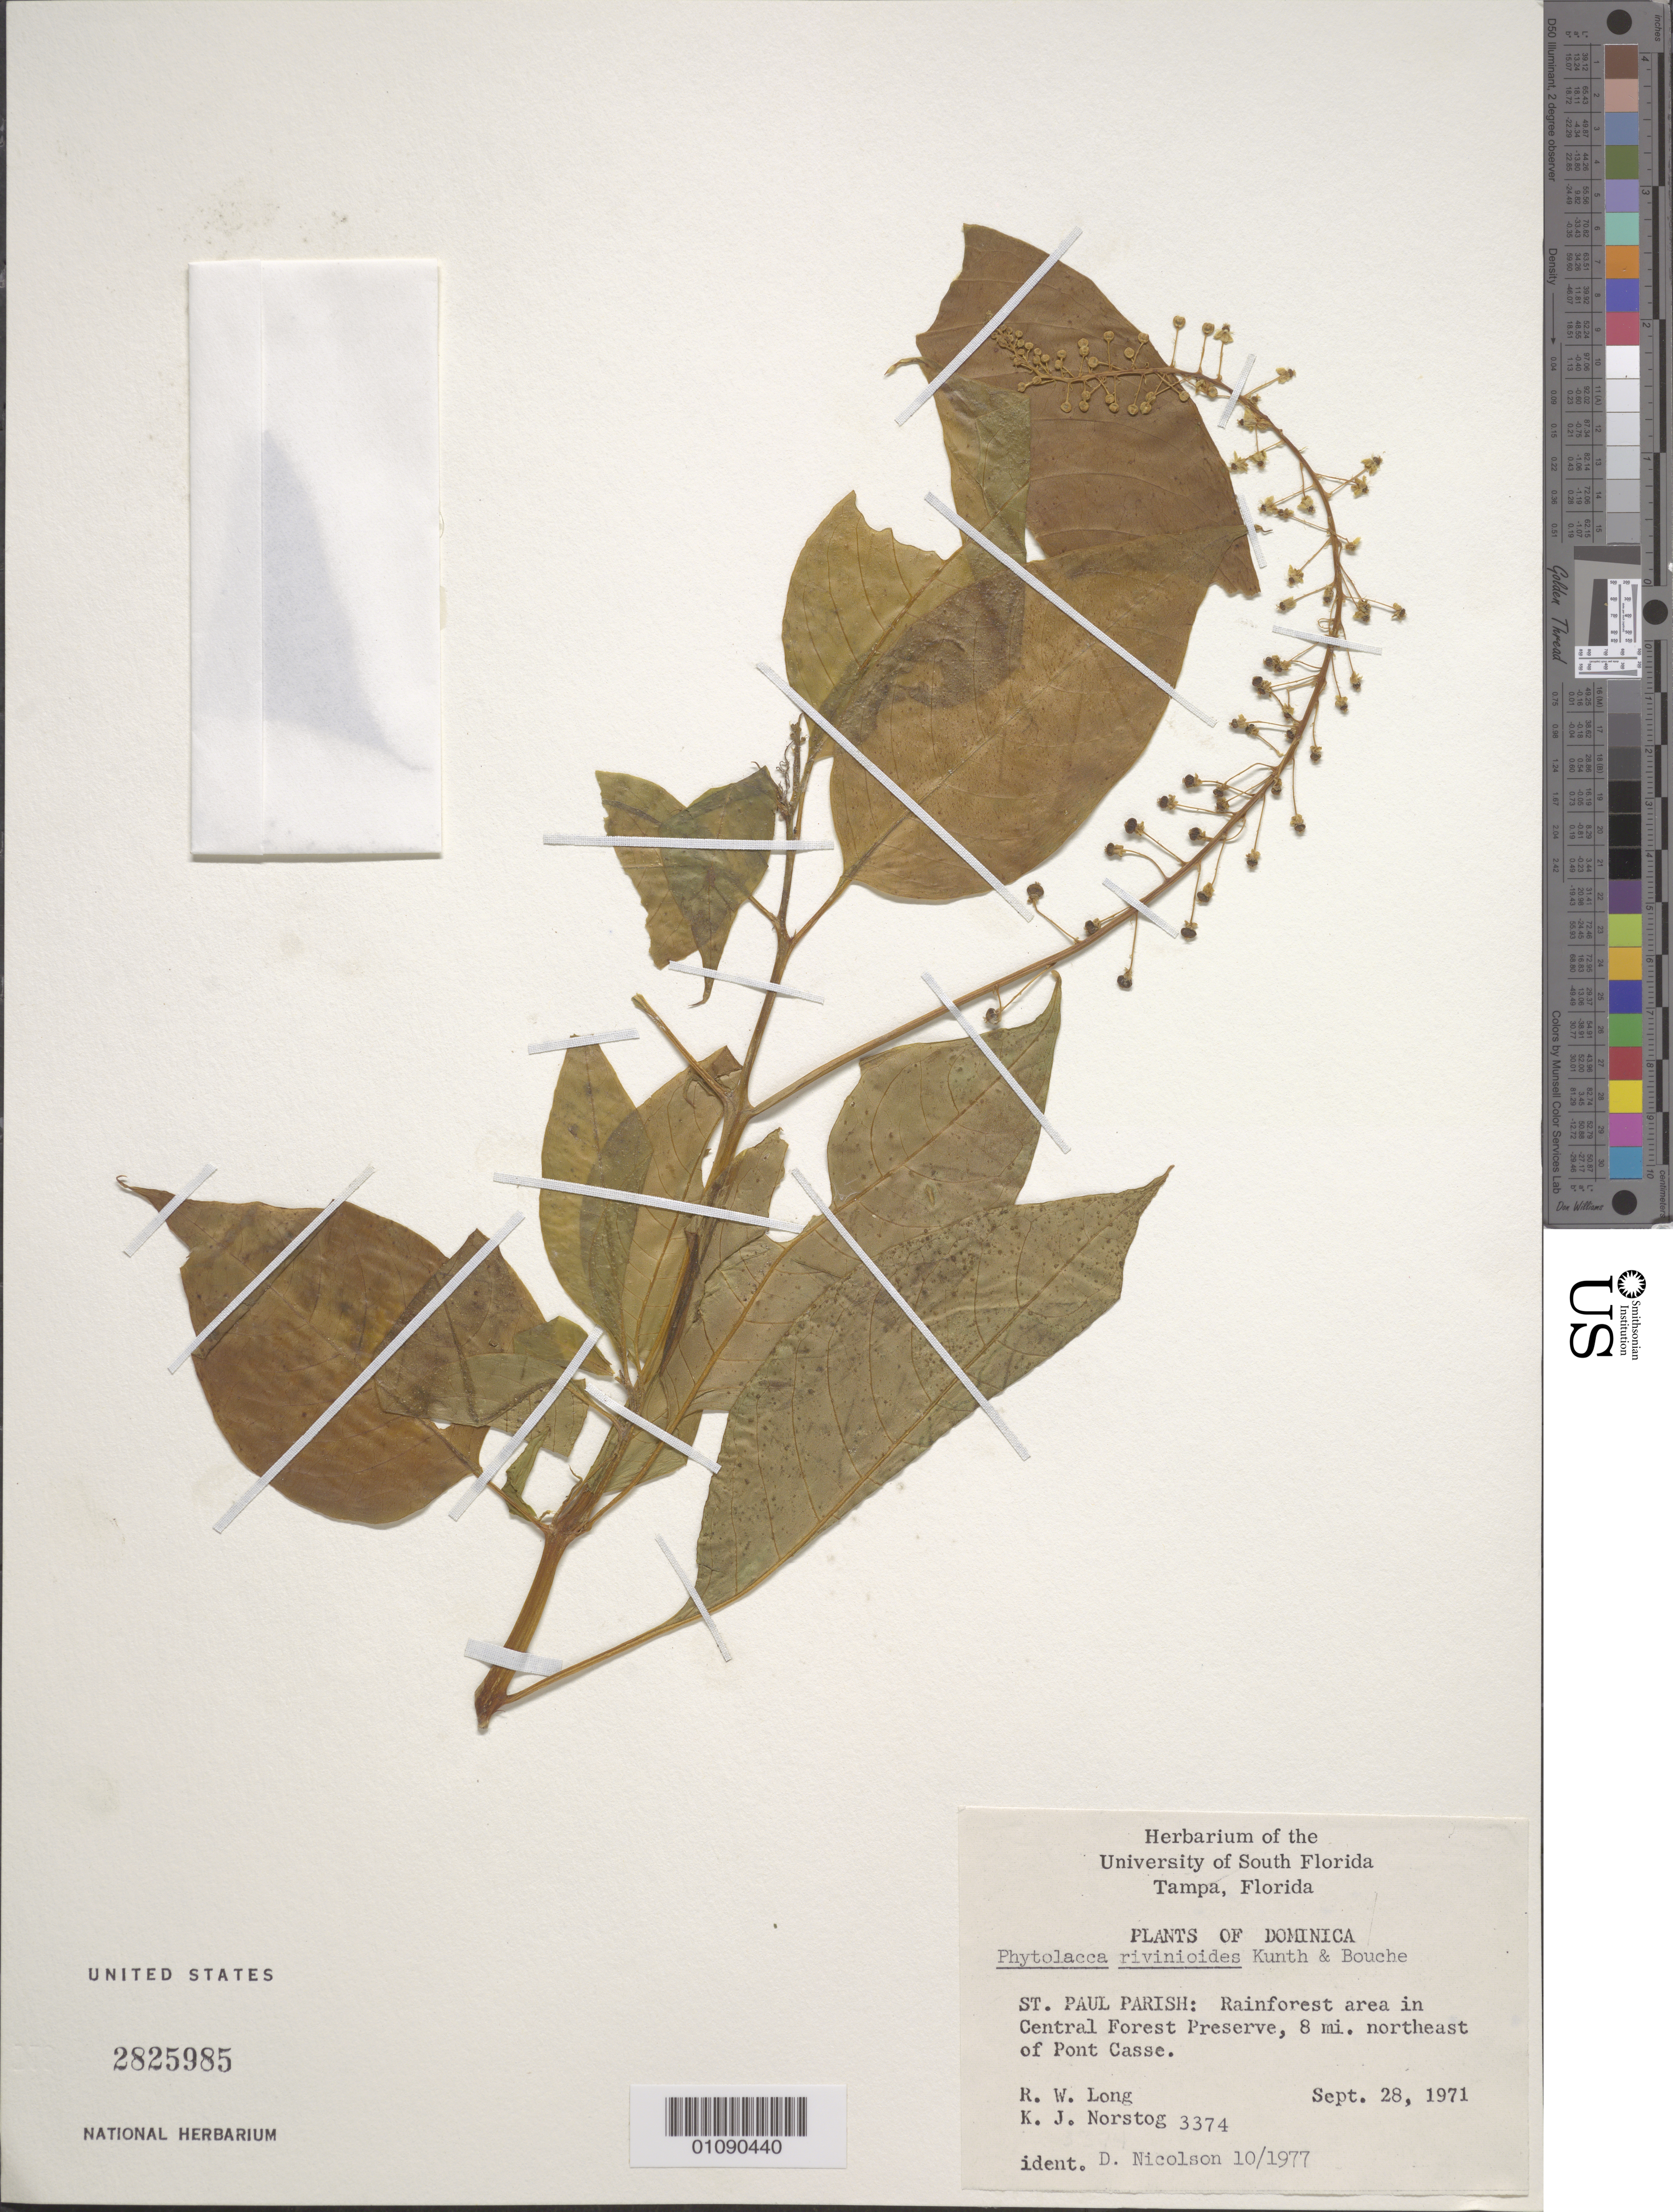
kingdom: Plantae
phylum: Tracheophyta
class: Magnoliopsida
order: Caryophyllales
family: Phytolaccaceae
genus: Phytolacca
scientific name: Phytolacca rivinoides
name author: Kunth & C.D. Bouché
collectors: R. W. Long & K. Norstog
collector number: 3374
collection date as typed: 28 Sep 1971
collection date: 1971-09-28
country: Dominica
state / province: St. Paul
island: Dominica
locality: In Central Forest Preserve, 8 mi NE of Pont Casse.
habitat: Rainforest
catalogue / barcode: US 2825985